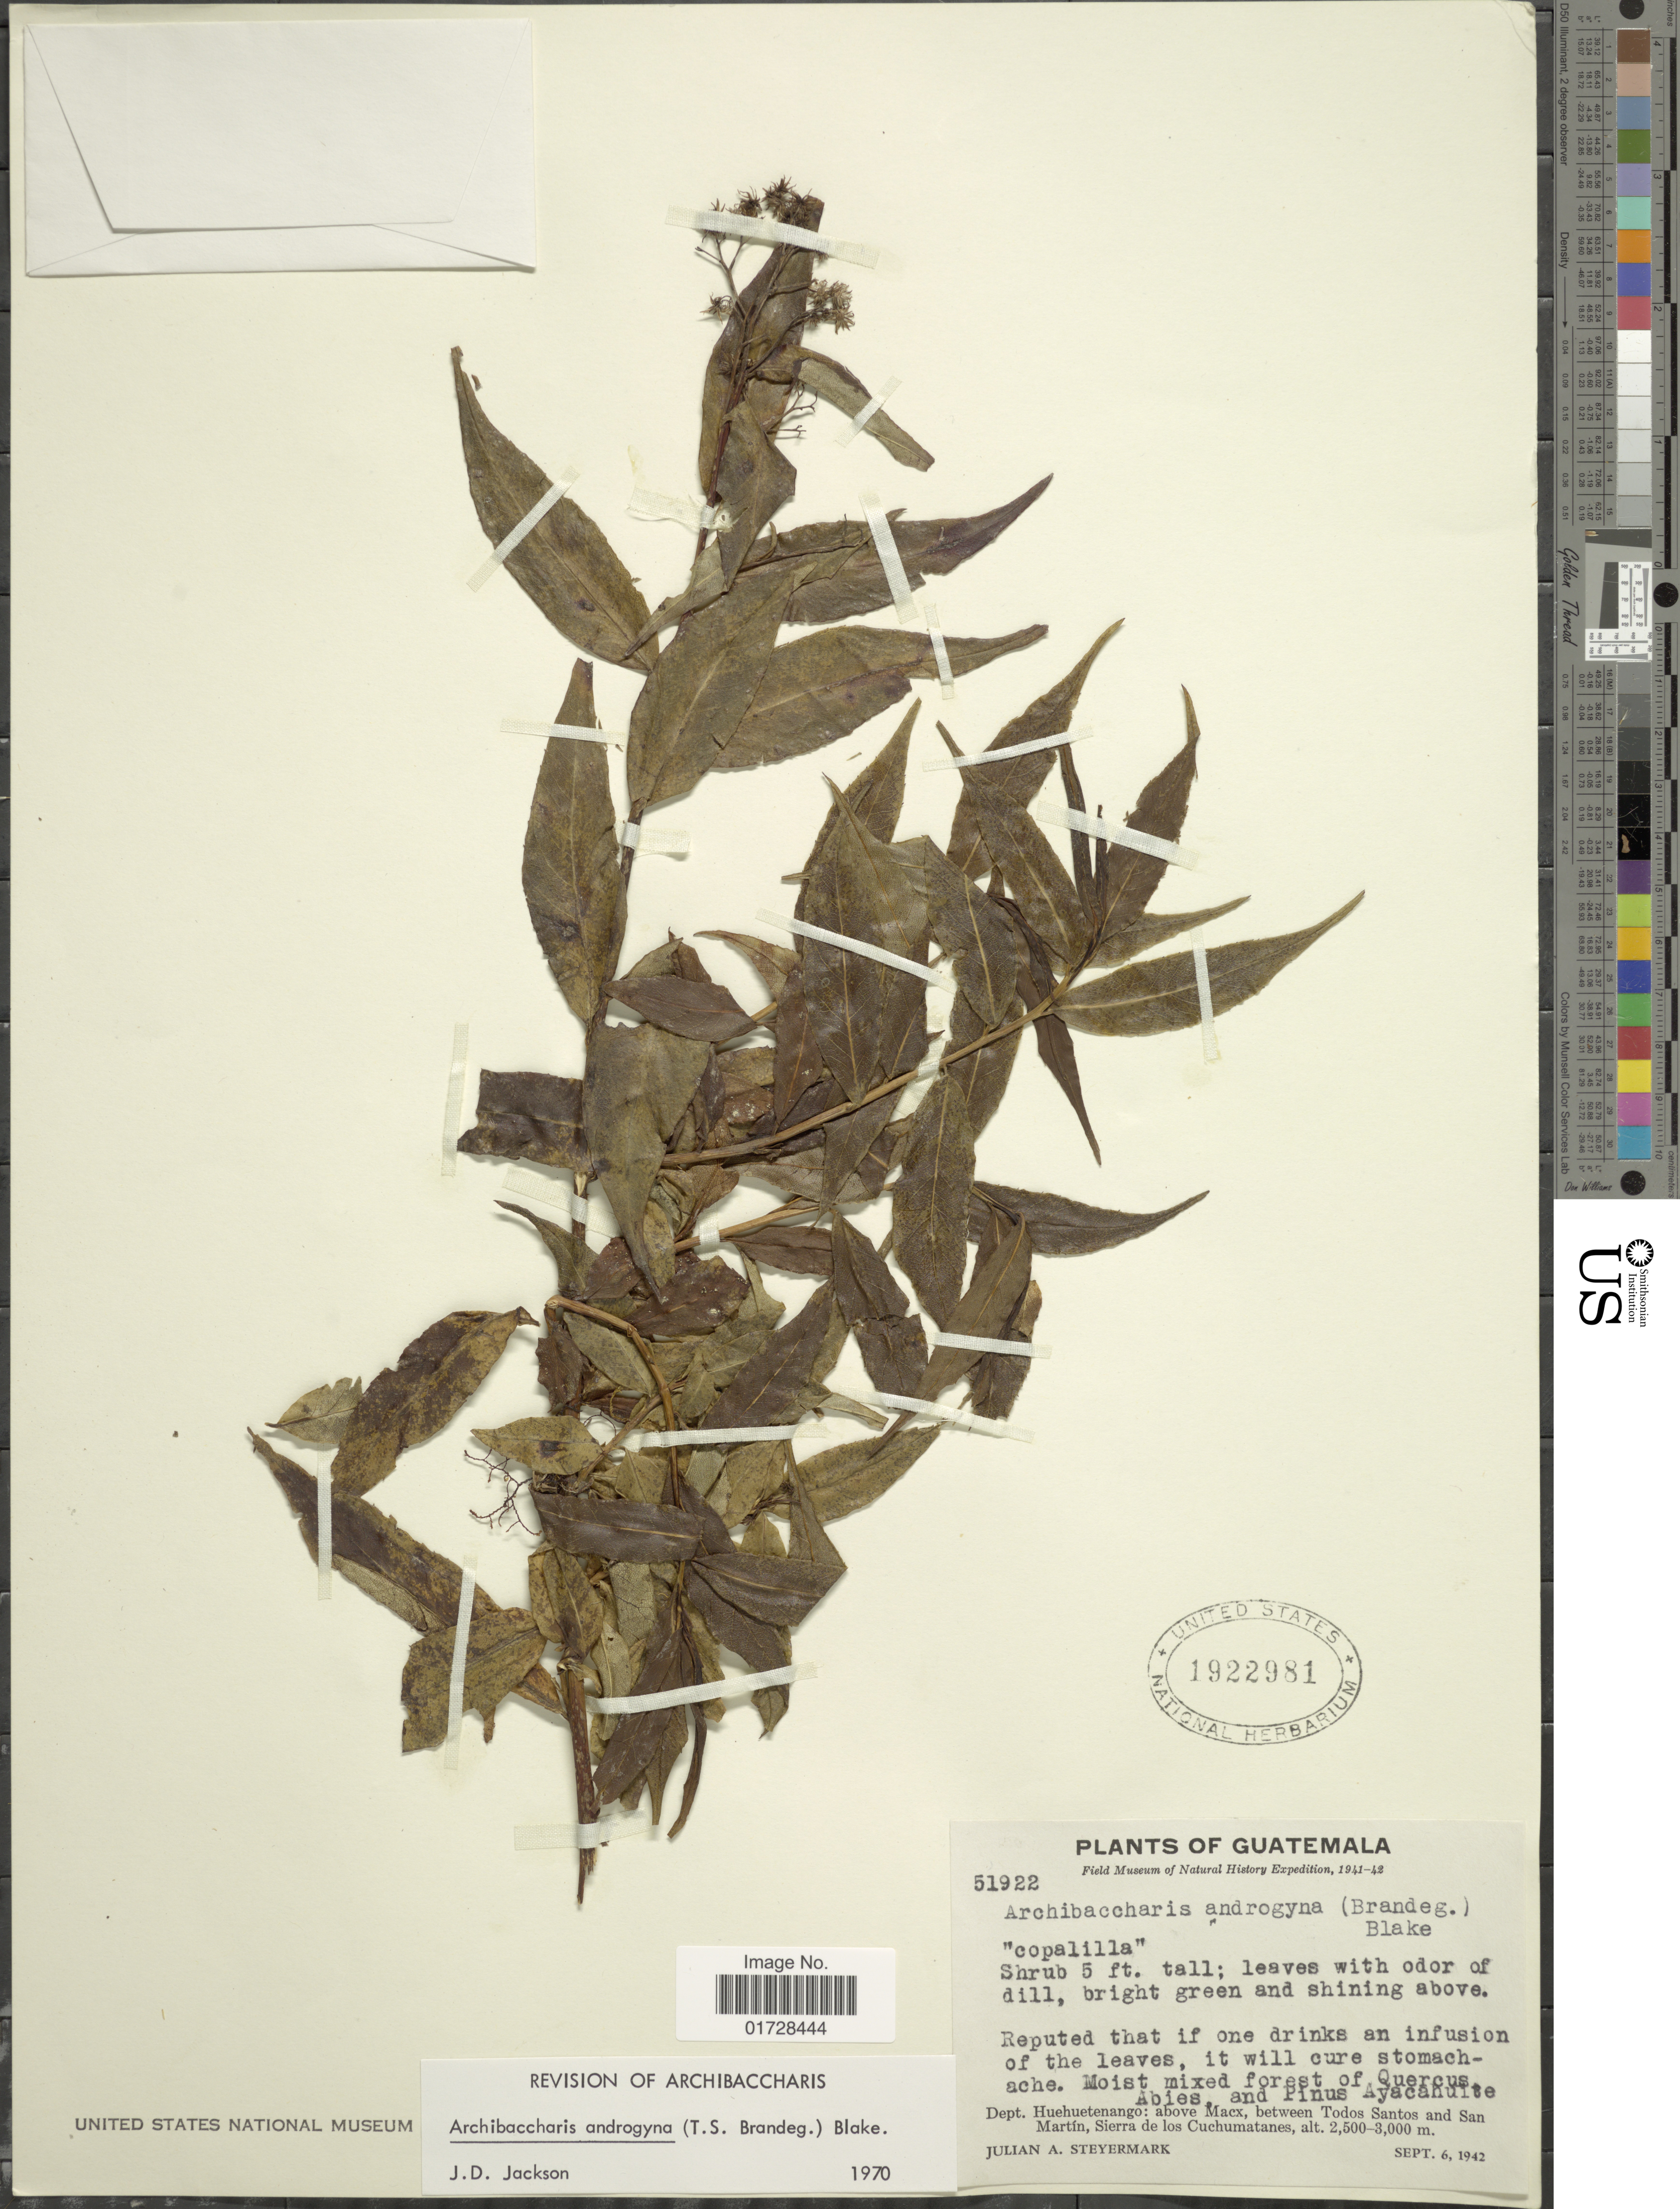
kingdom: Plantae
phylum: Tracheophyta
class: Magnoliopsida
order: Asterales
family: Asteraceae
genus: Archibaccharis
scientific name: Archibaccharis androgyna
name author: (Brandegee) S.F. Blake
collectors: J. Steyermark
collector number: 51922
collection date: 1942-09-06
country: Guatemala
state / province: Huehuetenango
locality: Above Macx, between Todos Santos and San Martin, Sierra de los Cuchumatanes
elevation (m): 2500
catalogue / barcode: US 1922981